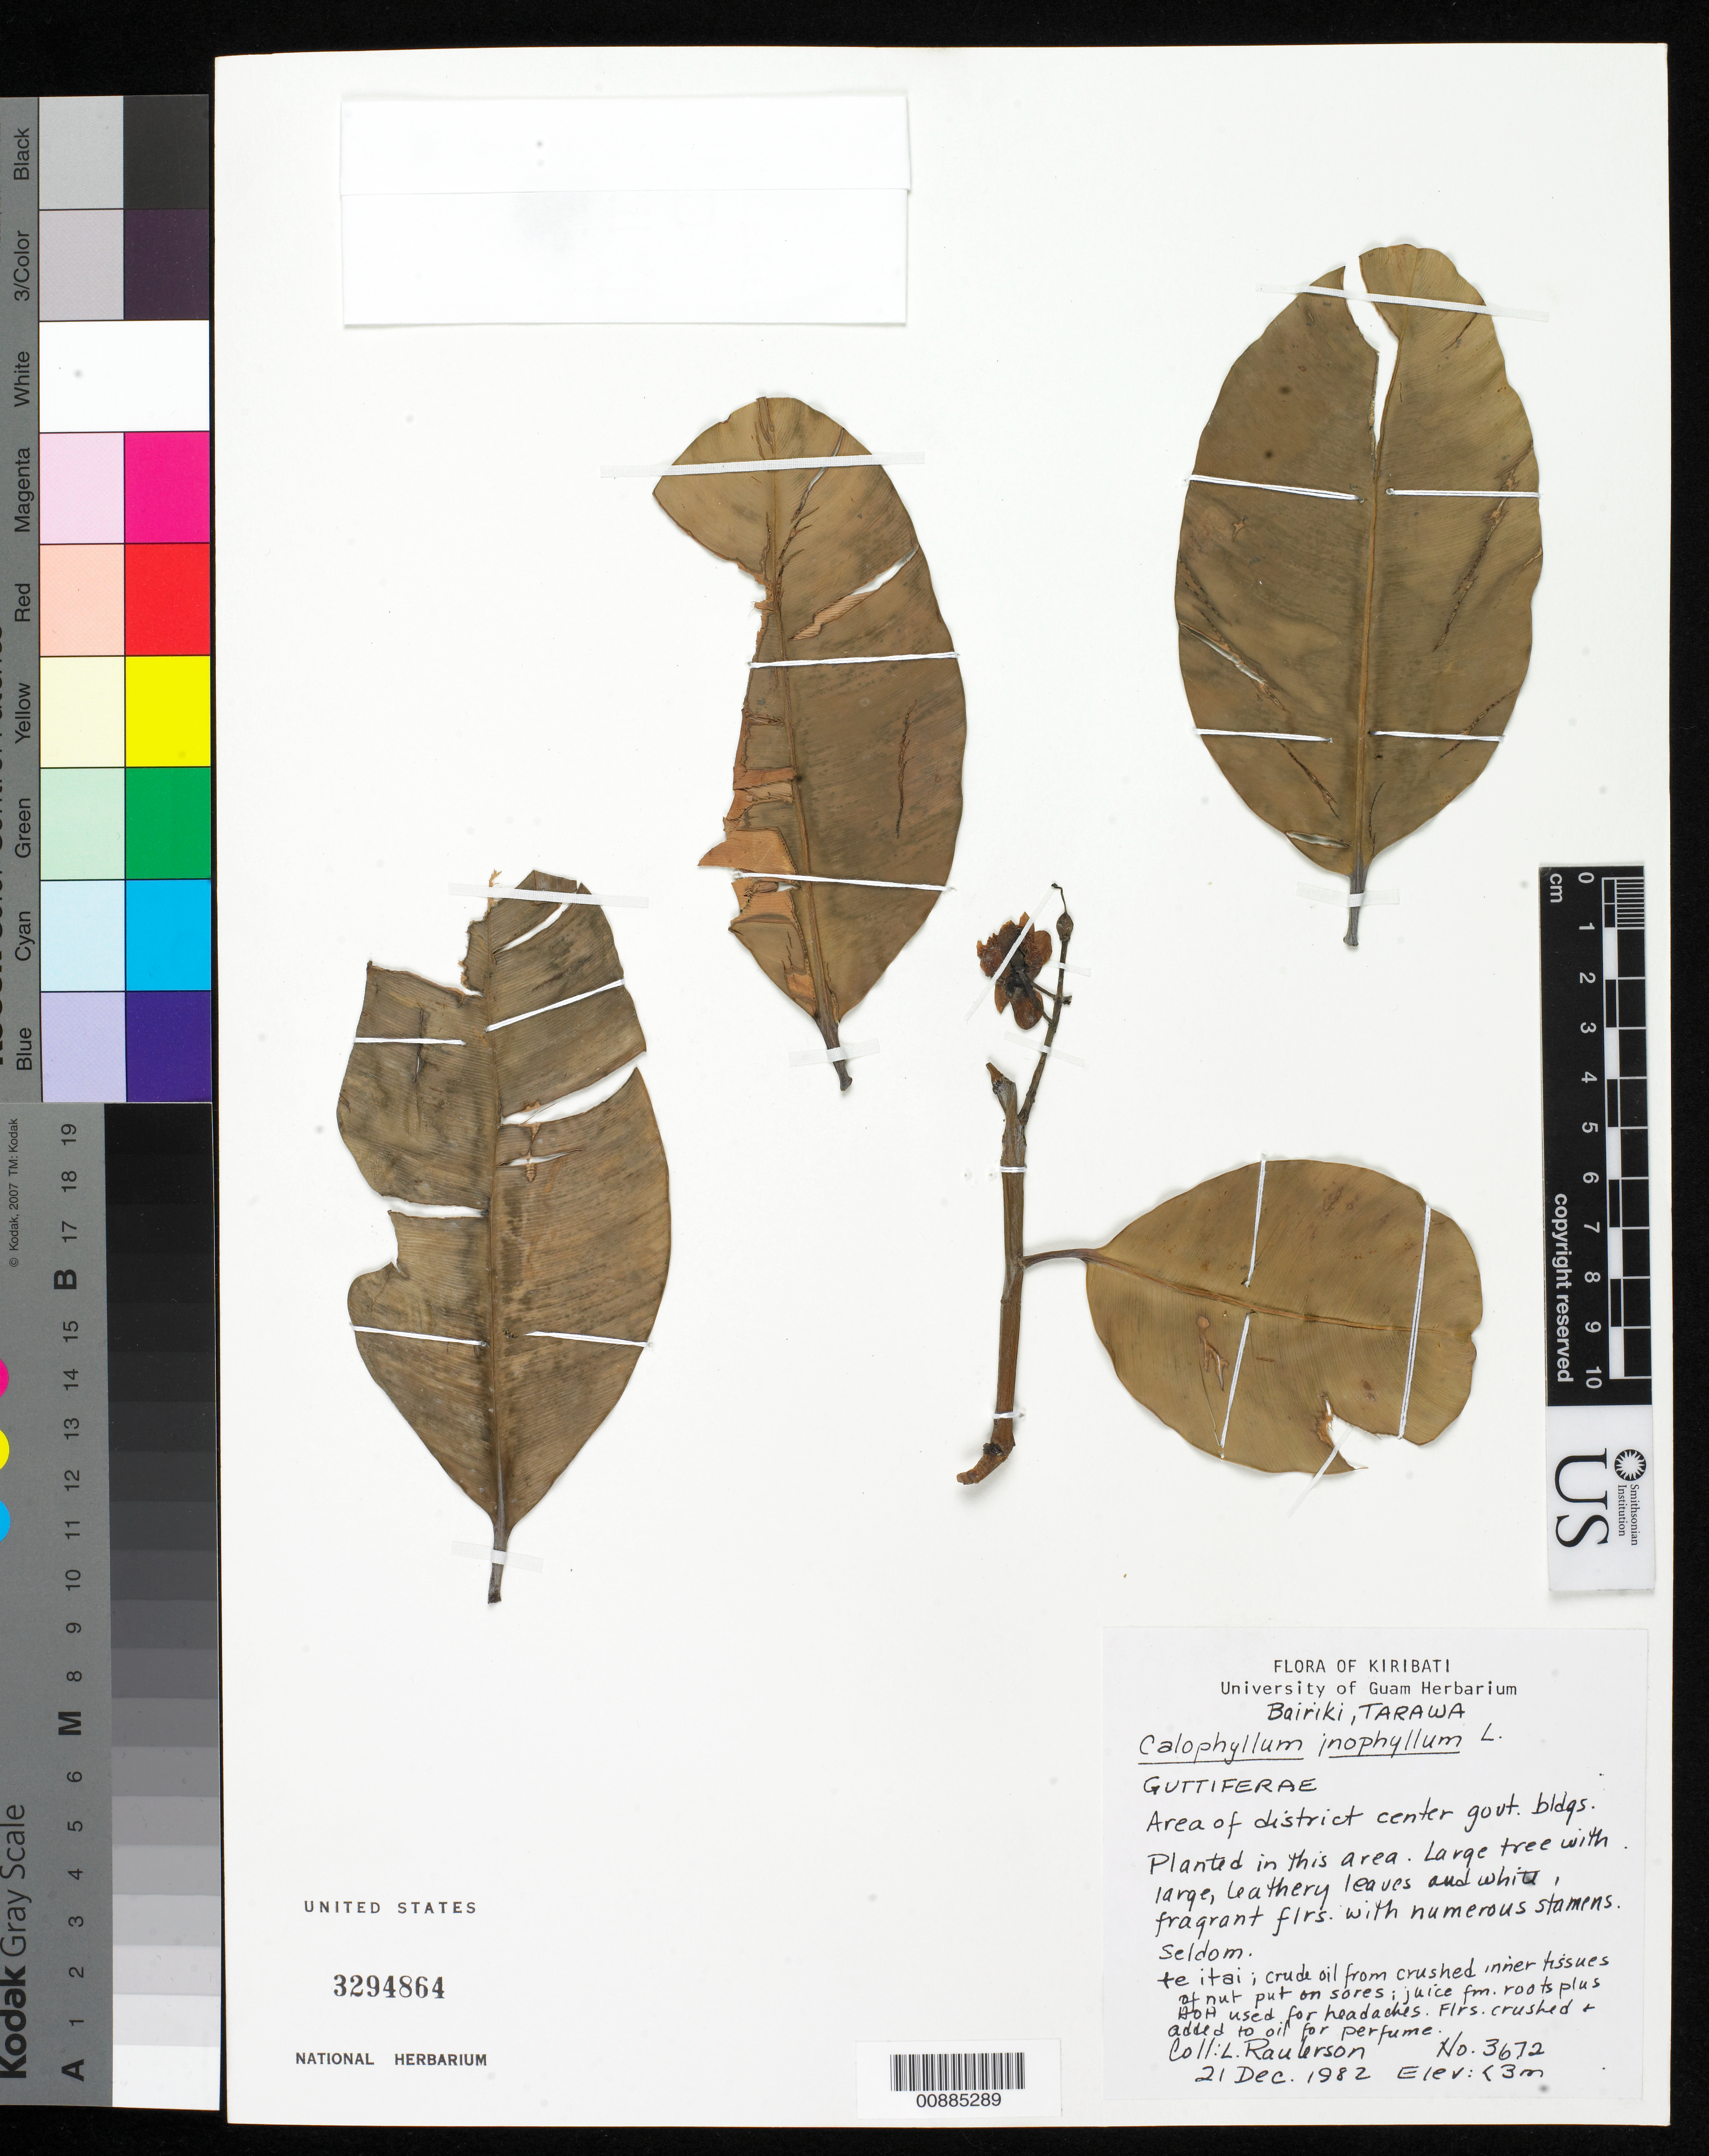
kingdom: Plantae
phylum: Tracheophyta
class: Magnoliopsida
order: Malpighiales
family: Calophyllaceae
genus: Calophyllum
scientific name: Calophyllum inophyllum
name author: L.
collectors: L. Raulerson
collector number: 3672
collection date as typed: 21 Dec 1982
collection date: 1982-12-21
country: Kiribati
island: Tarawa Atoll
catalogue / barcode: US 3294864